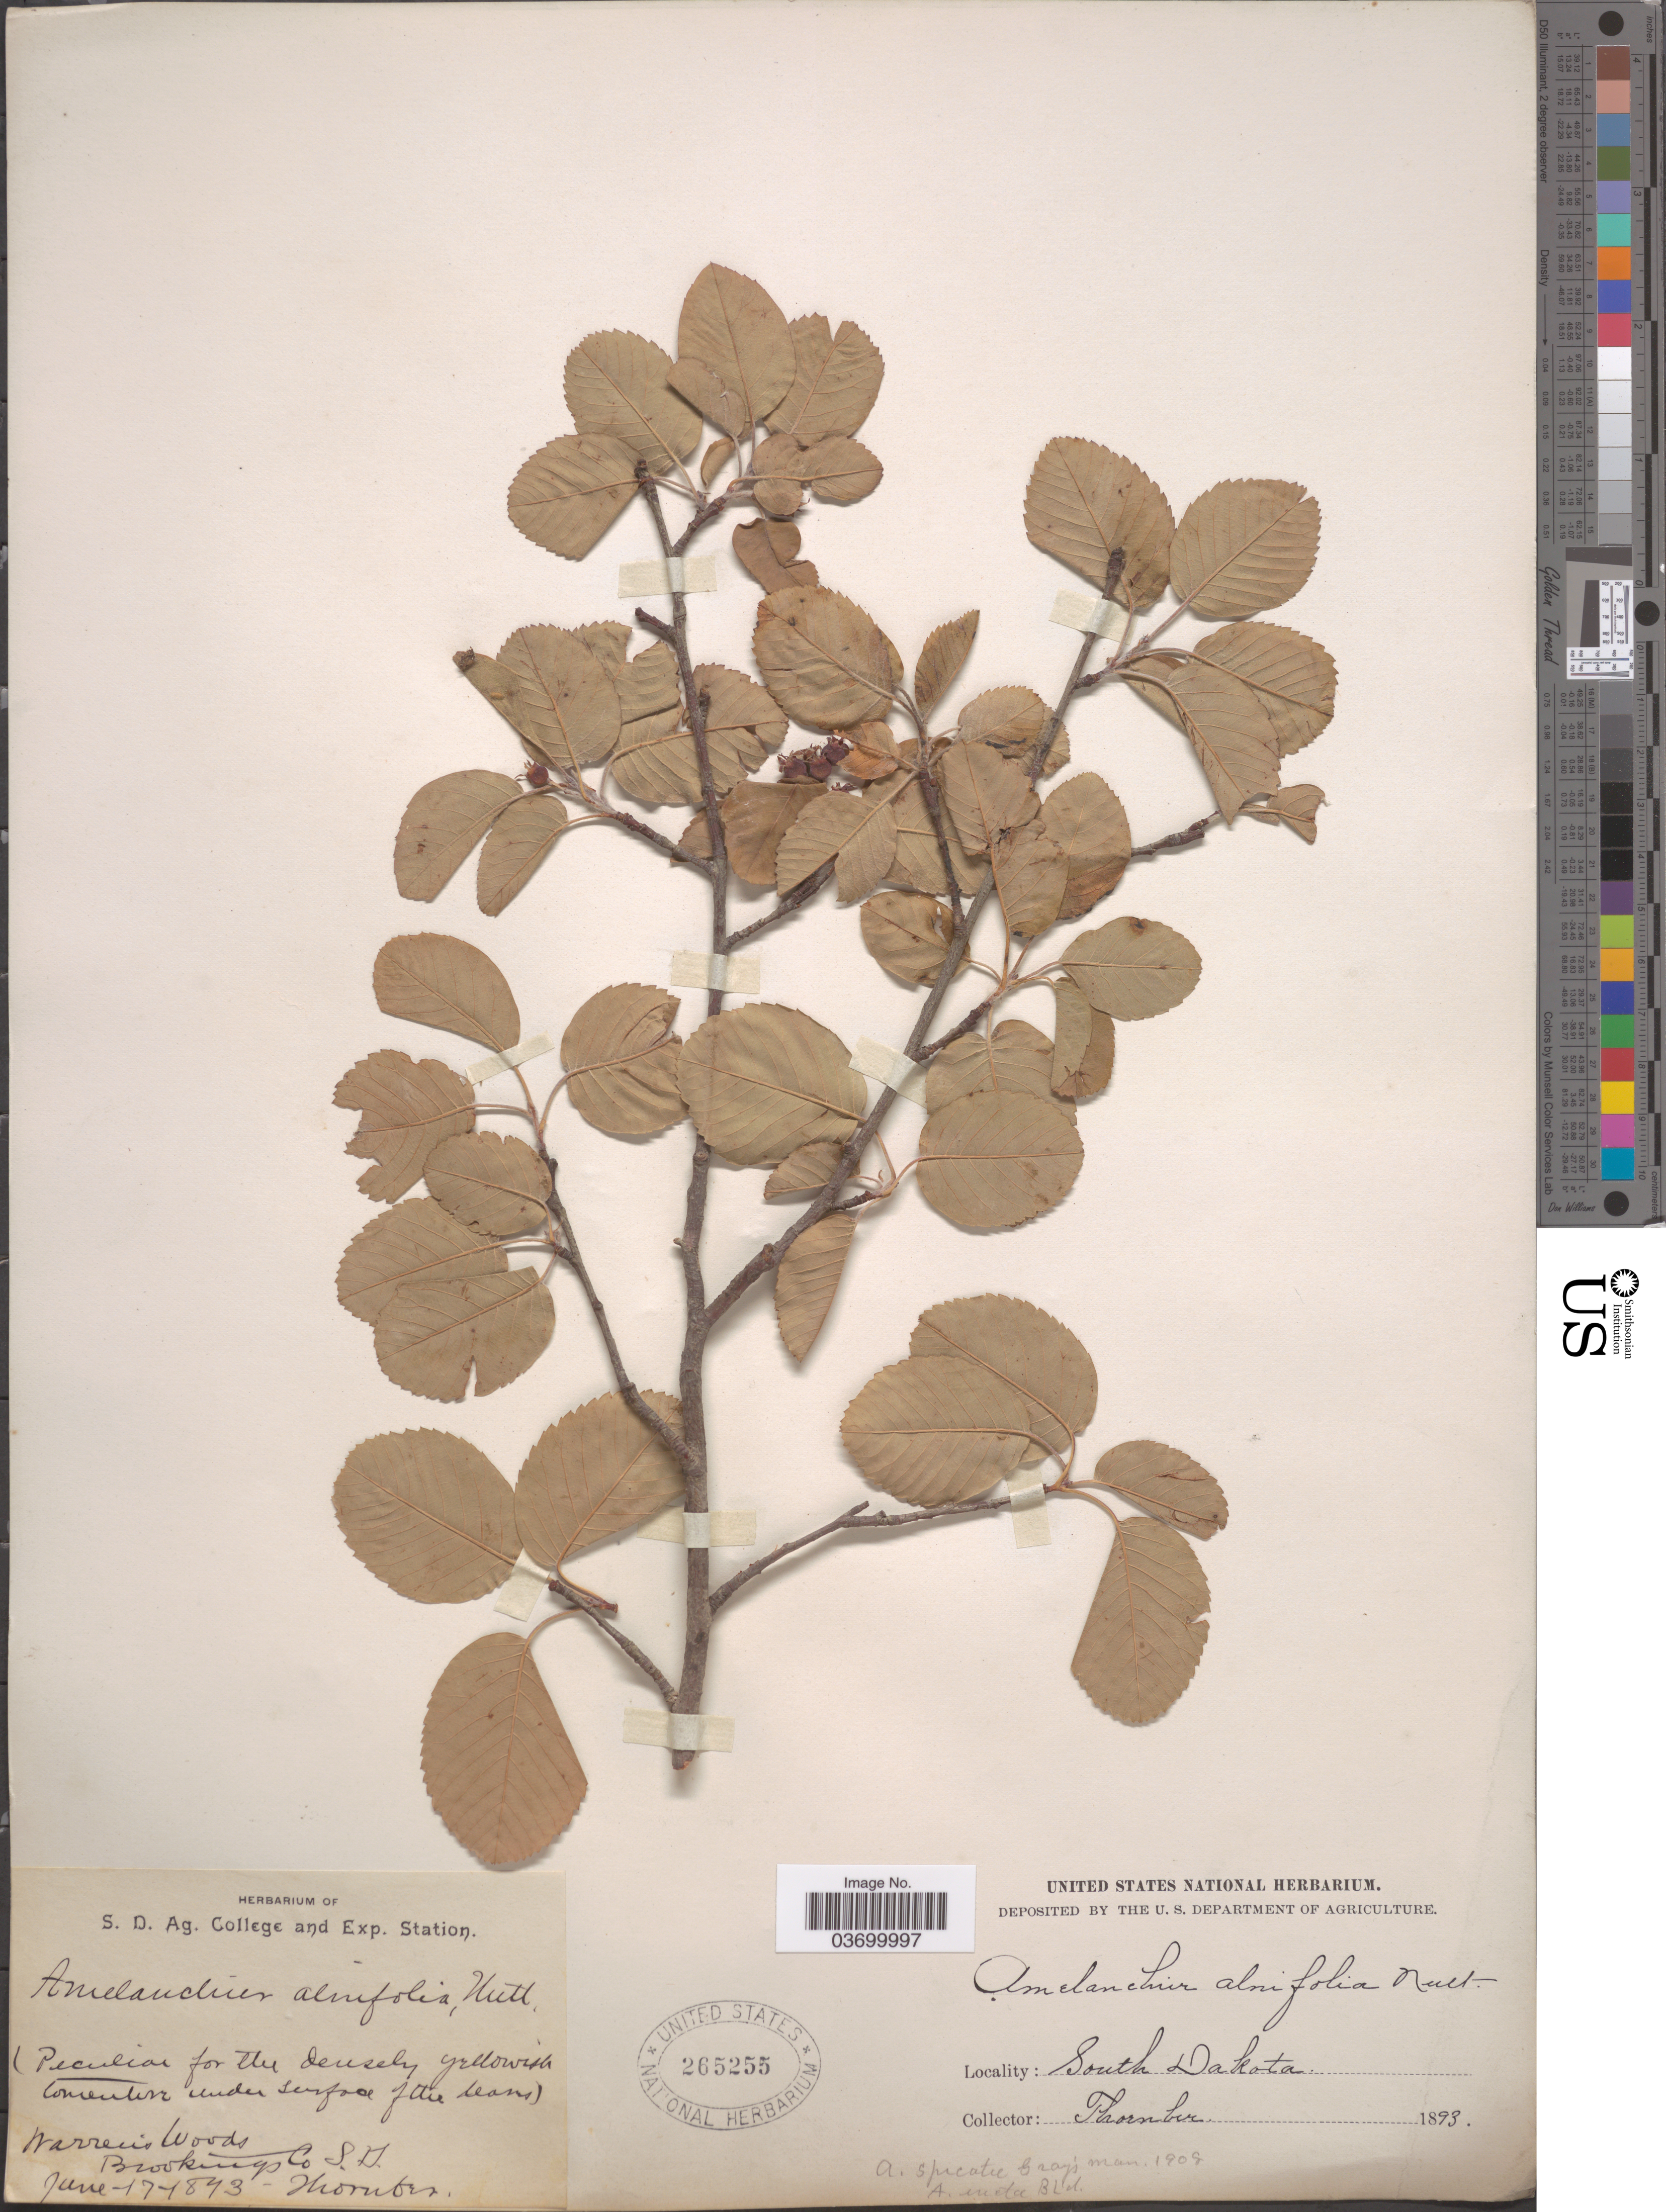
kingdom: Plantae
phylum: Tracheophyta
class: Magnoliopsida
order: Rosales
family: Rosaceae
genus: Amelanchier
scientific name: Amelanchier alnifolia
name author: (Nutt.) Nutt. ex M. Roem.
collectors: -. Thornber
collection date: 1893-06-17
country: United States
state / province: South Dakota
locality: Warren's Woods. Brookings Co.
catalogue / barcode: US 265255